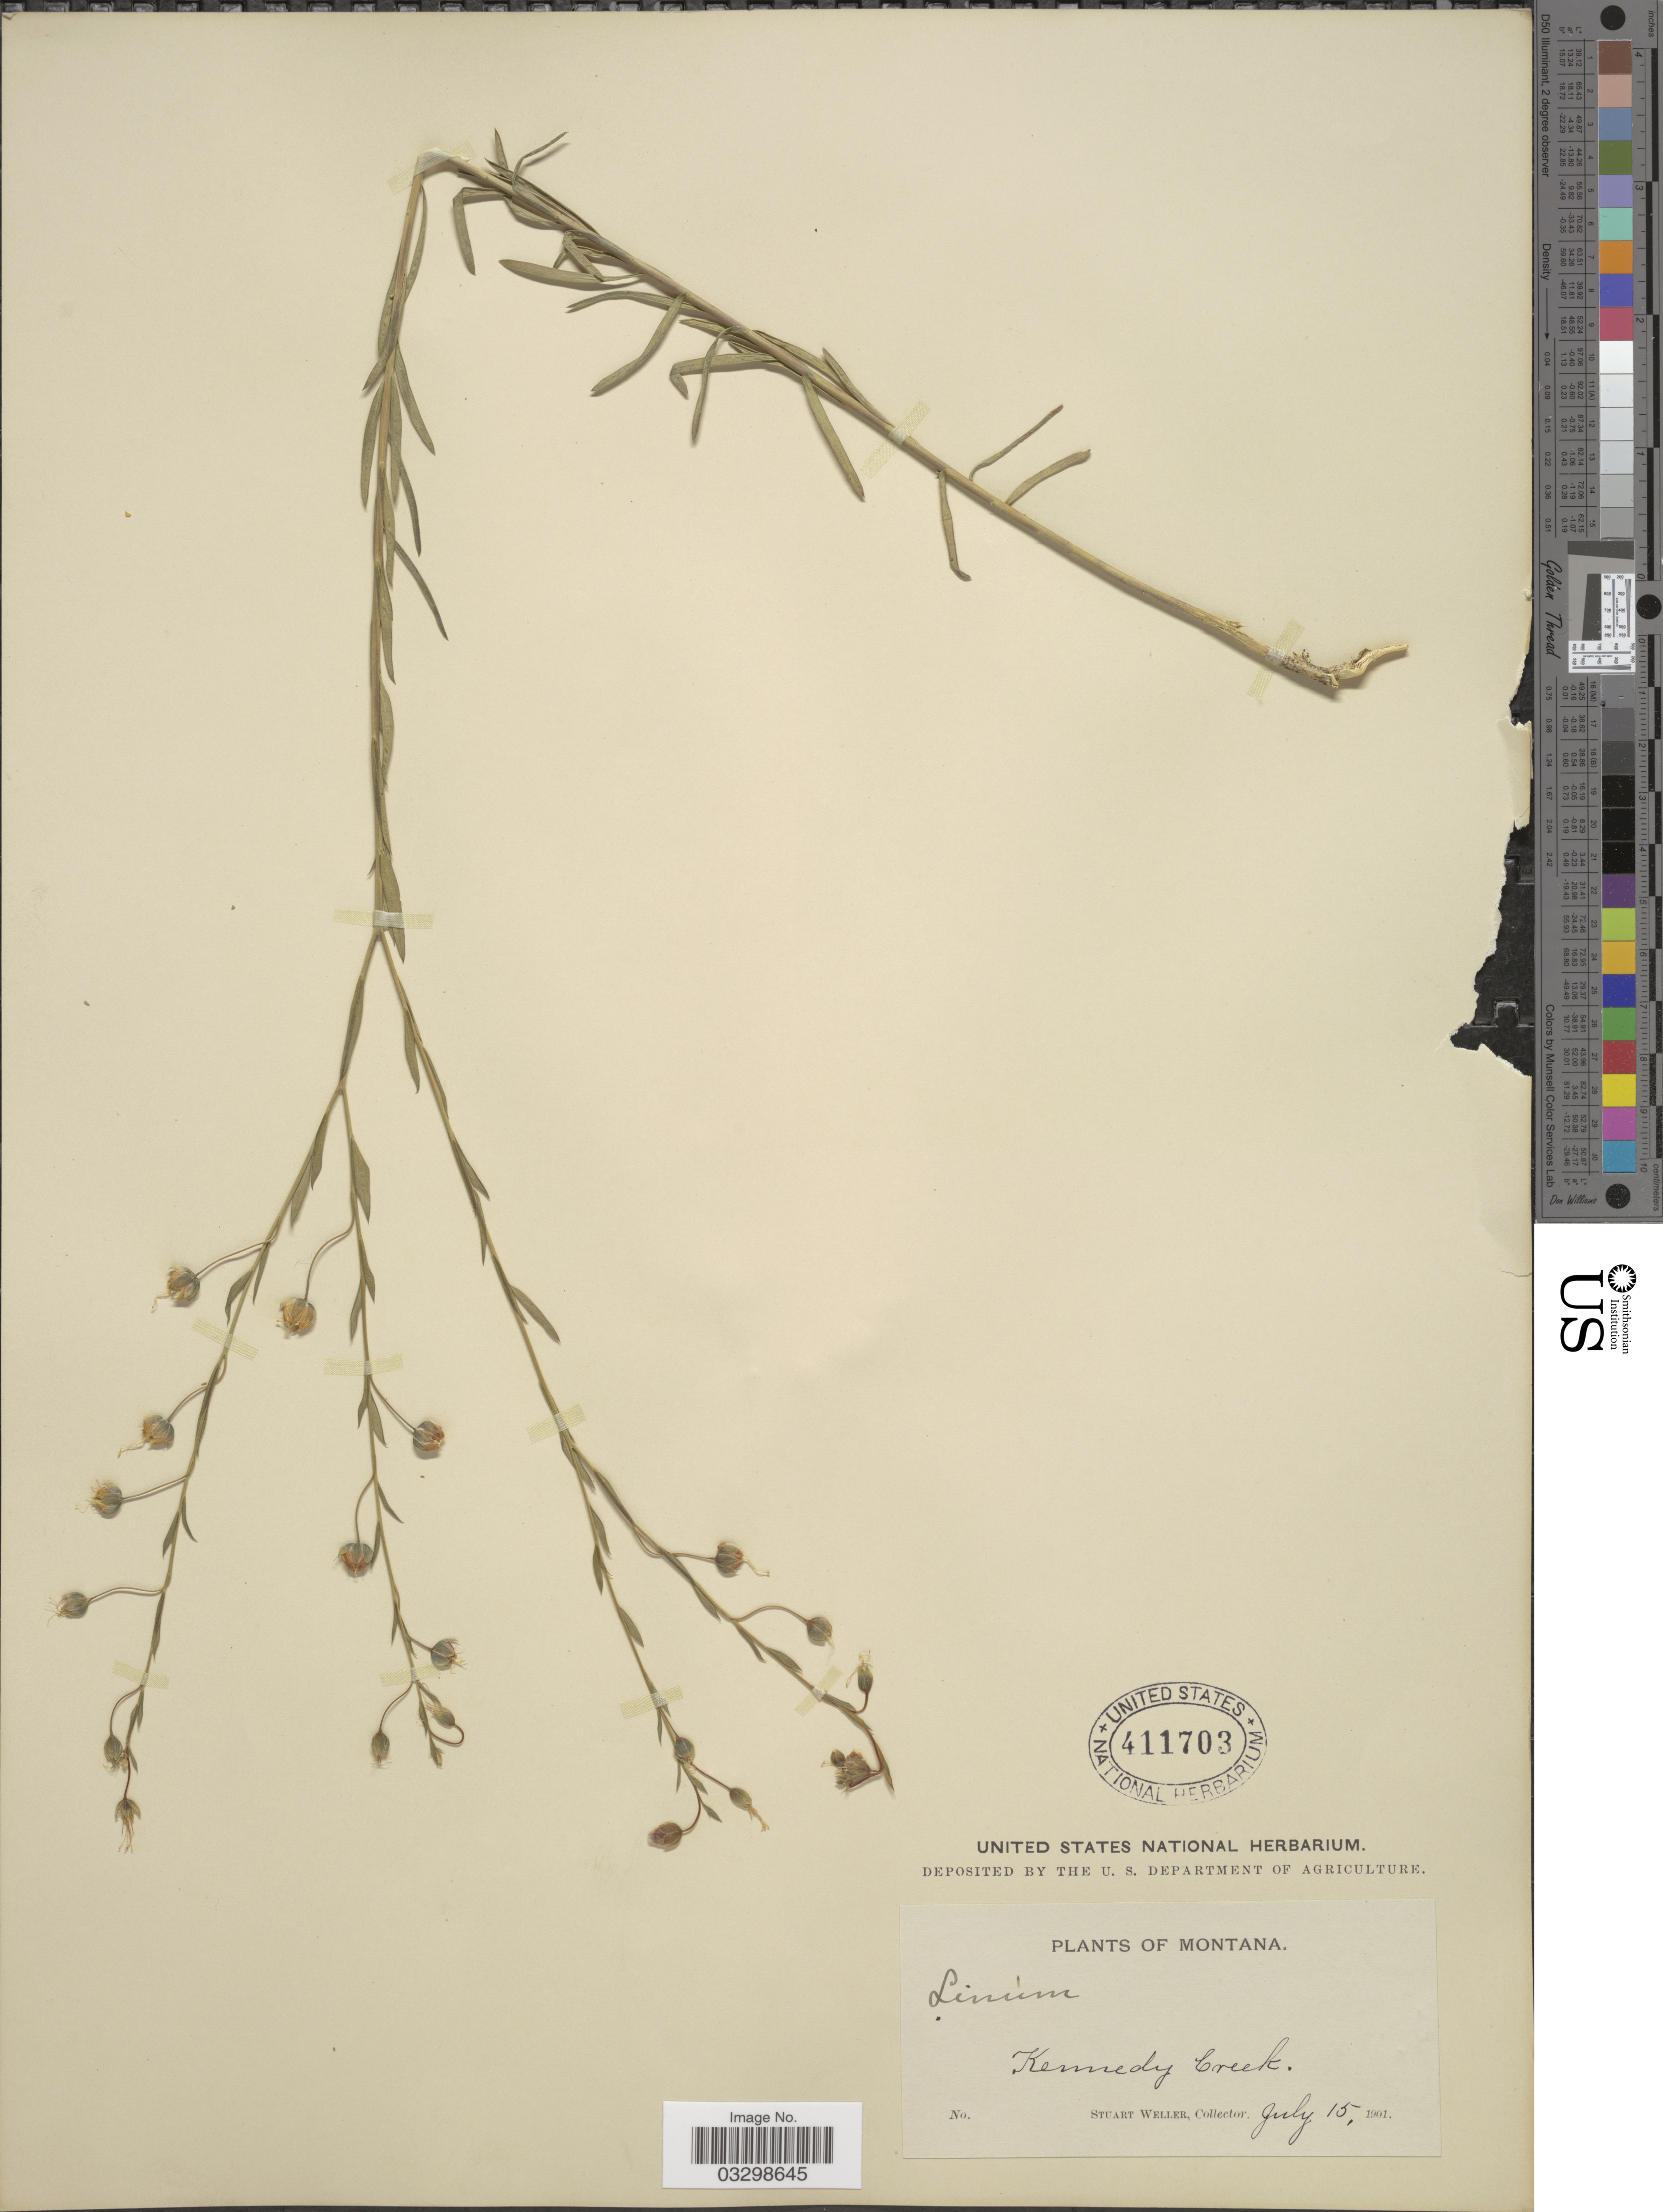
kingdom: Plantae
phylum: Tracheophyta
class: Magnoliopsida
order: Malpighiales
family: Linaceae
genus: Linum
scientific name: Linum lewisii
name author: Pursh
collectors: S. Weller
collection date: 1901-07-15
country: United States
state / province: Montana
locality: Kennedy Creek.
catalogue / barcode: US 411703